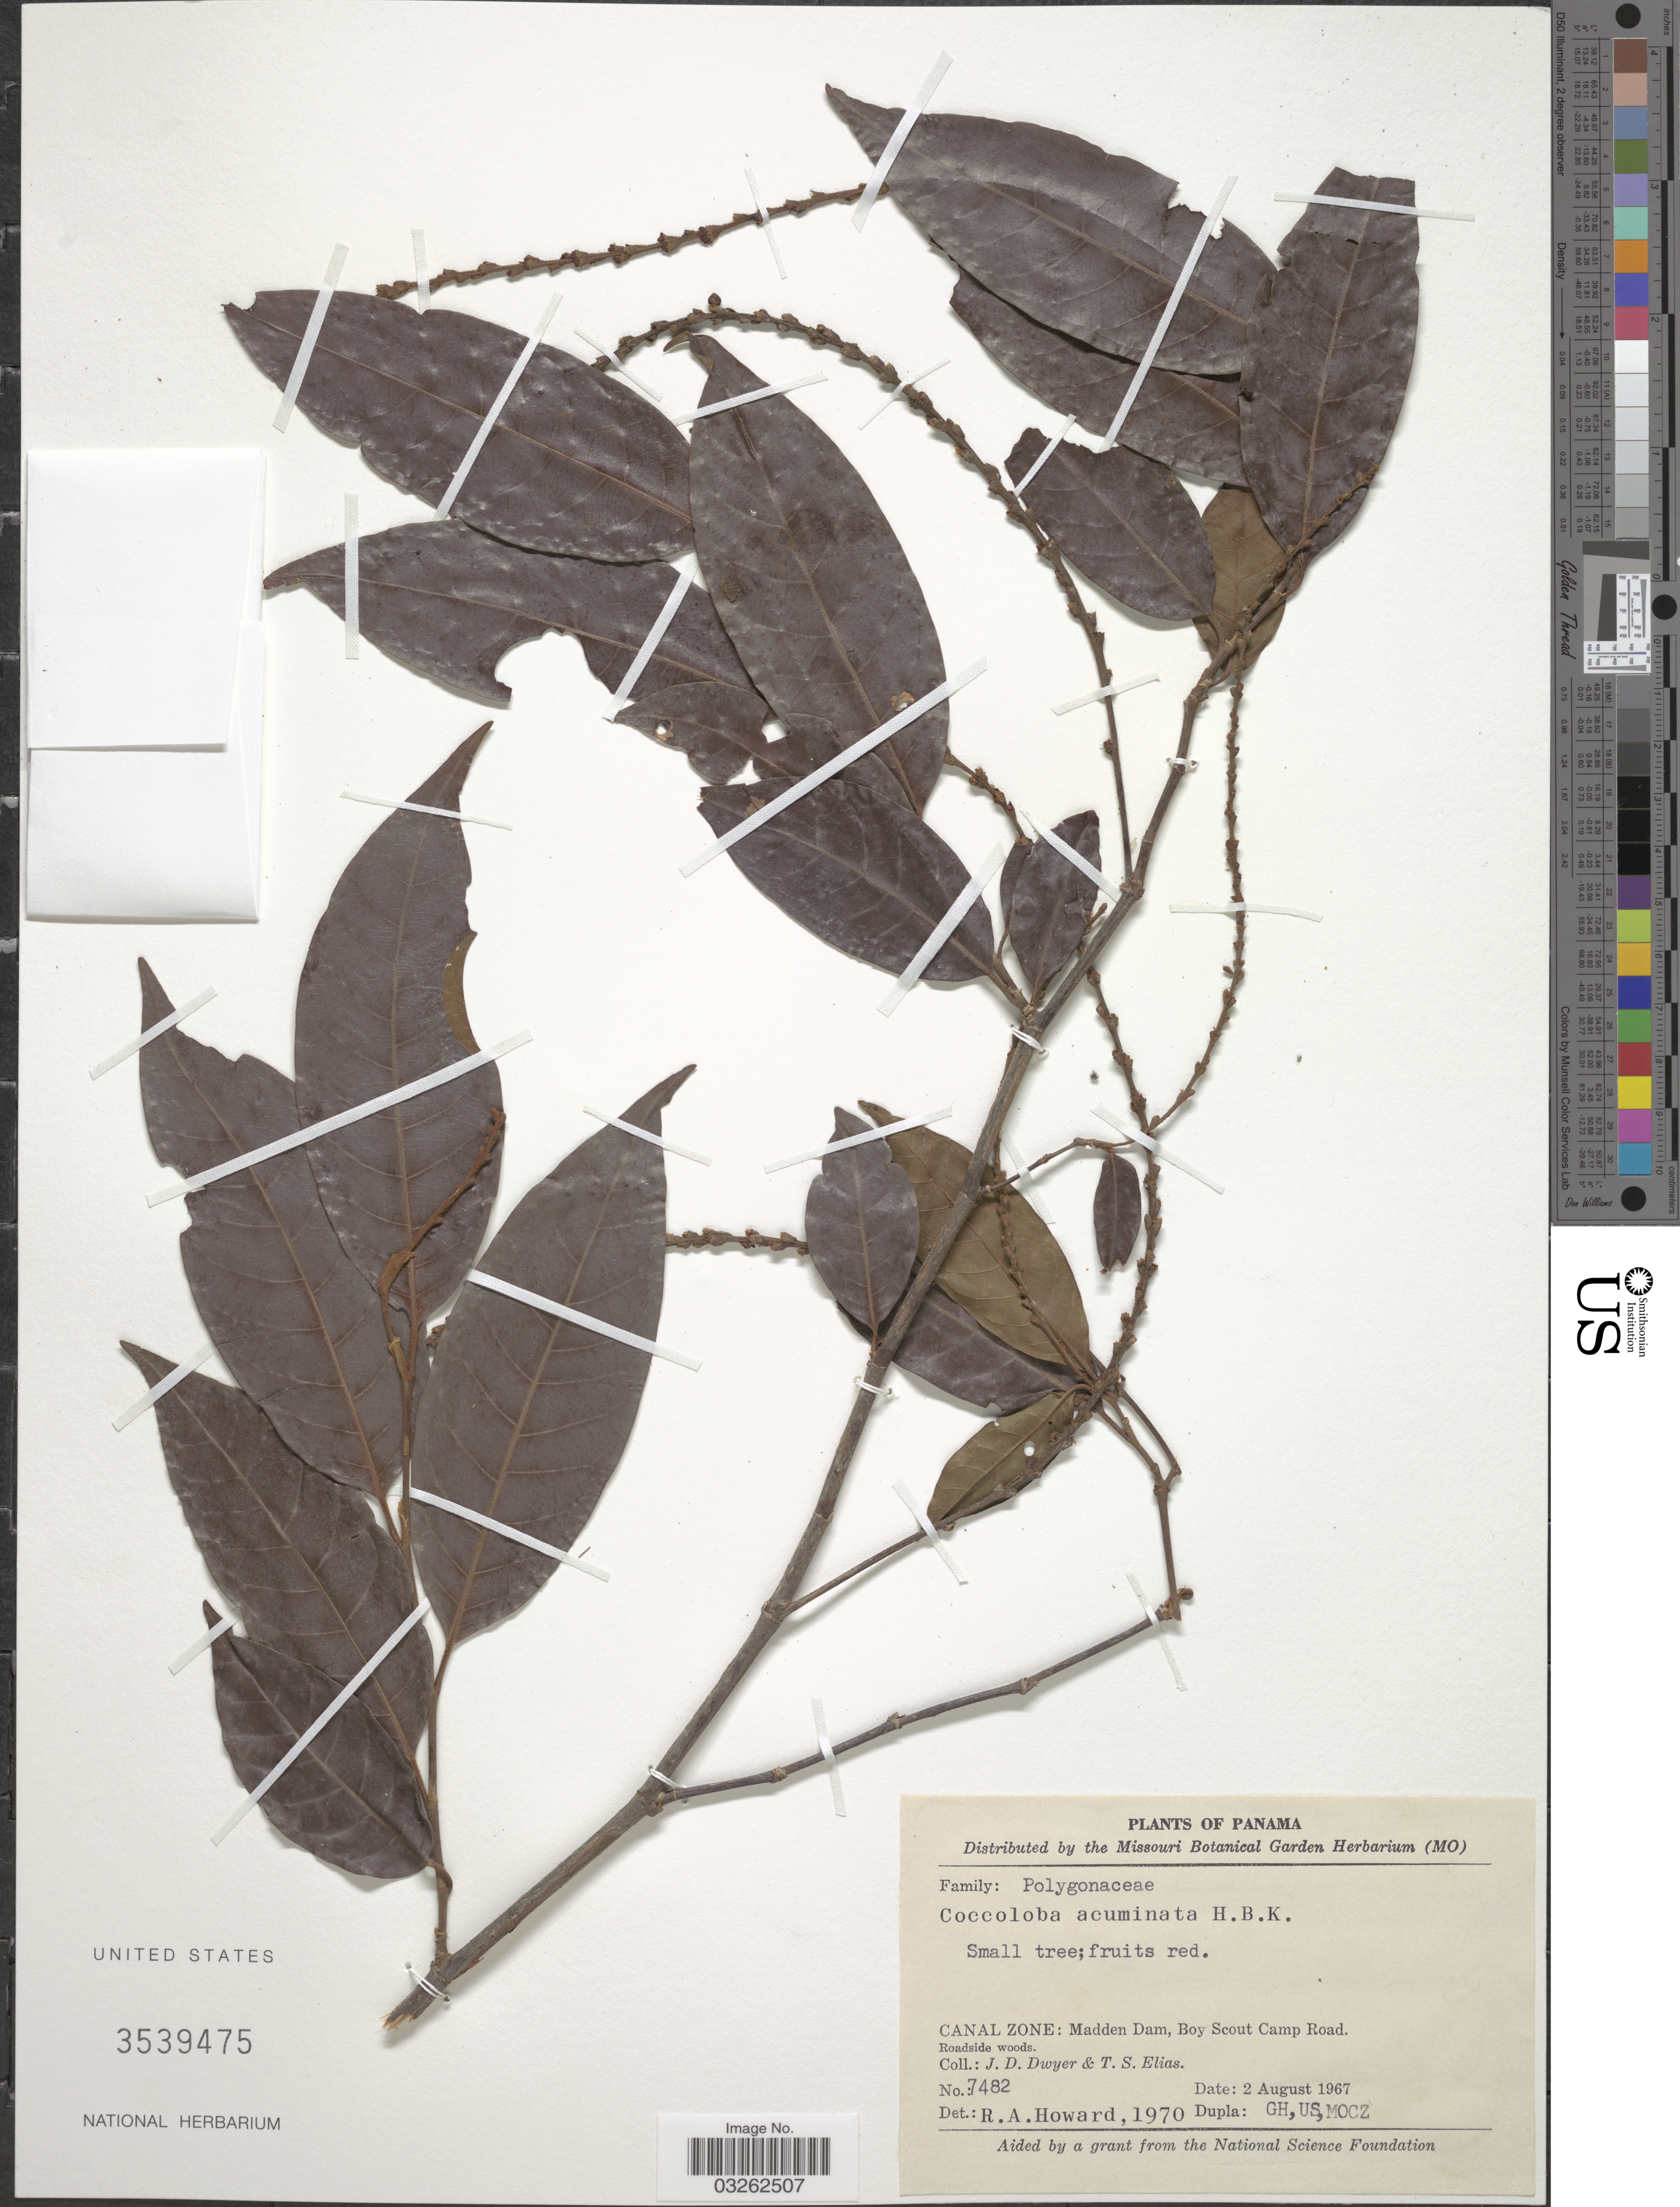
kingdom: Plantae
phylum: Tracheophyta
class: Magnoliopsida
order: Caryophyllales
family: Polygonaceae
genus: Coccoloba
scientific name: Coccoloba acuminata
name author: Kunth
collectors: J. D. Dwyer & T. S. Elias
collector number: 7482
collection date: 1967-08-02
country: Panama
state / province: Colón / Panamá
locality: Canal Zone: Madden Dam, Boy Scout Camp Road.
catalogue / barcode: US 3539475